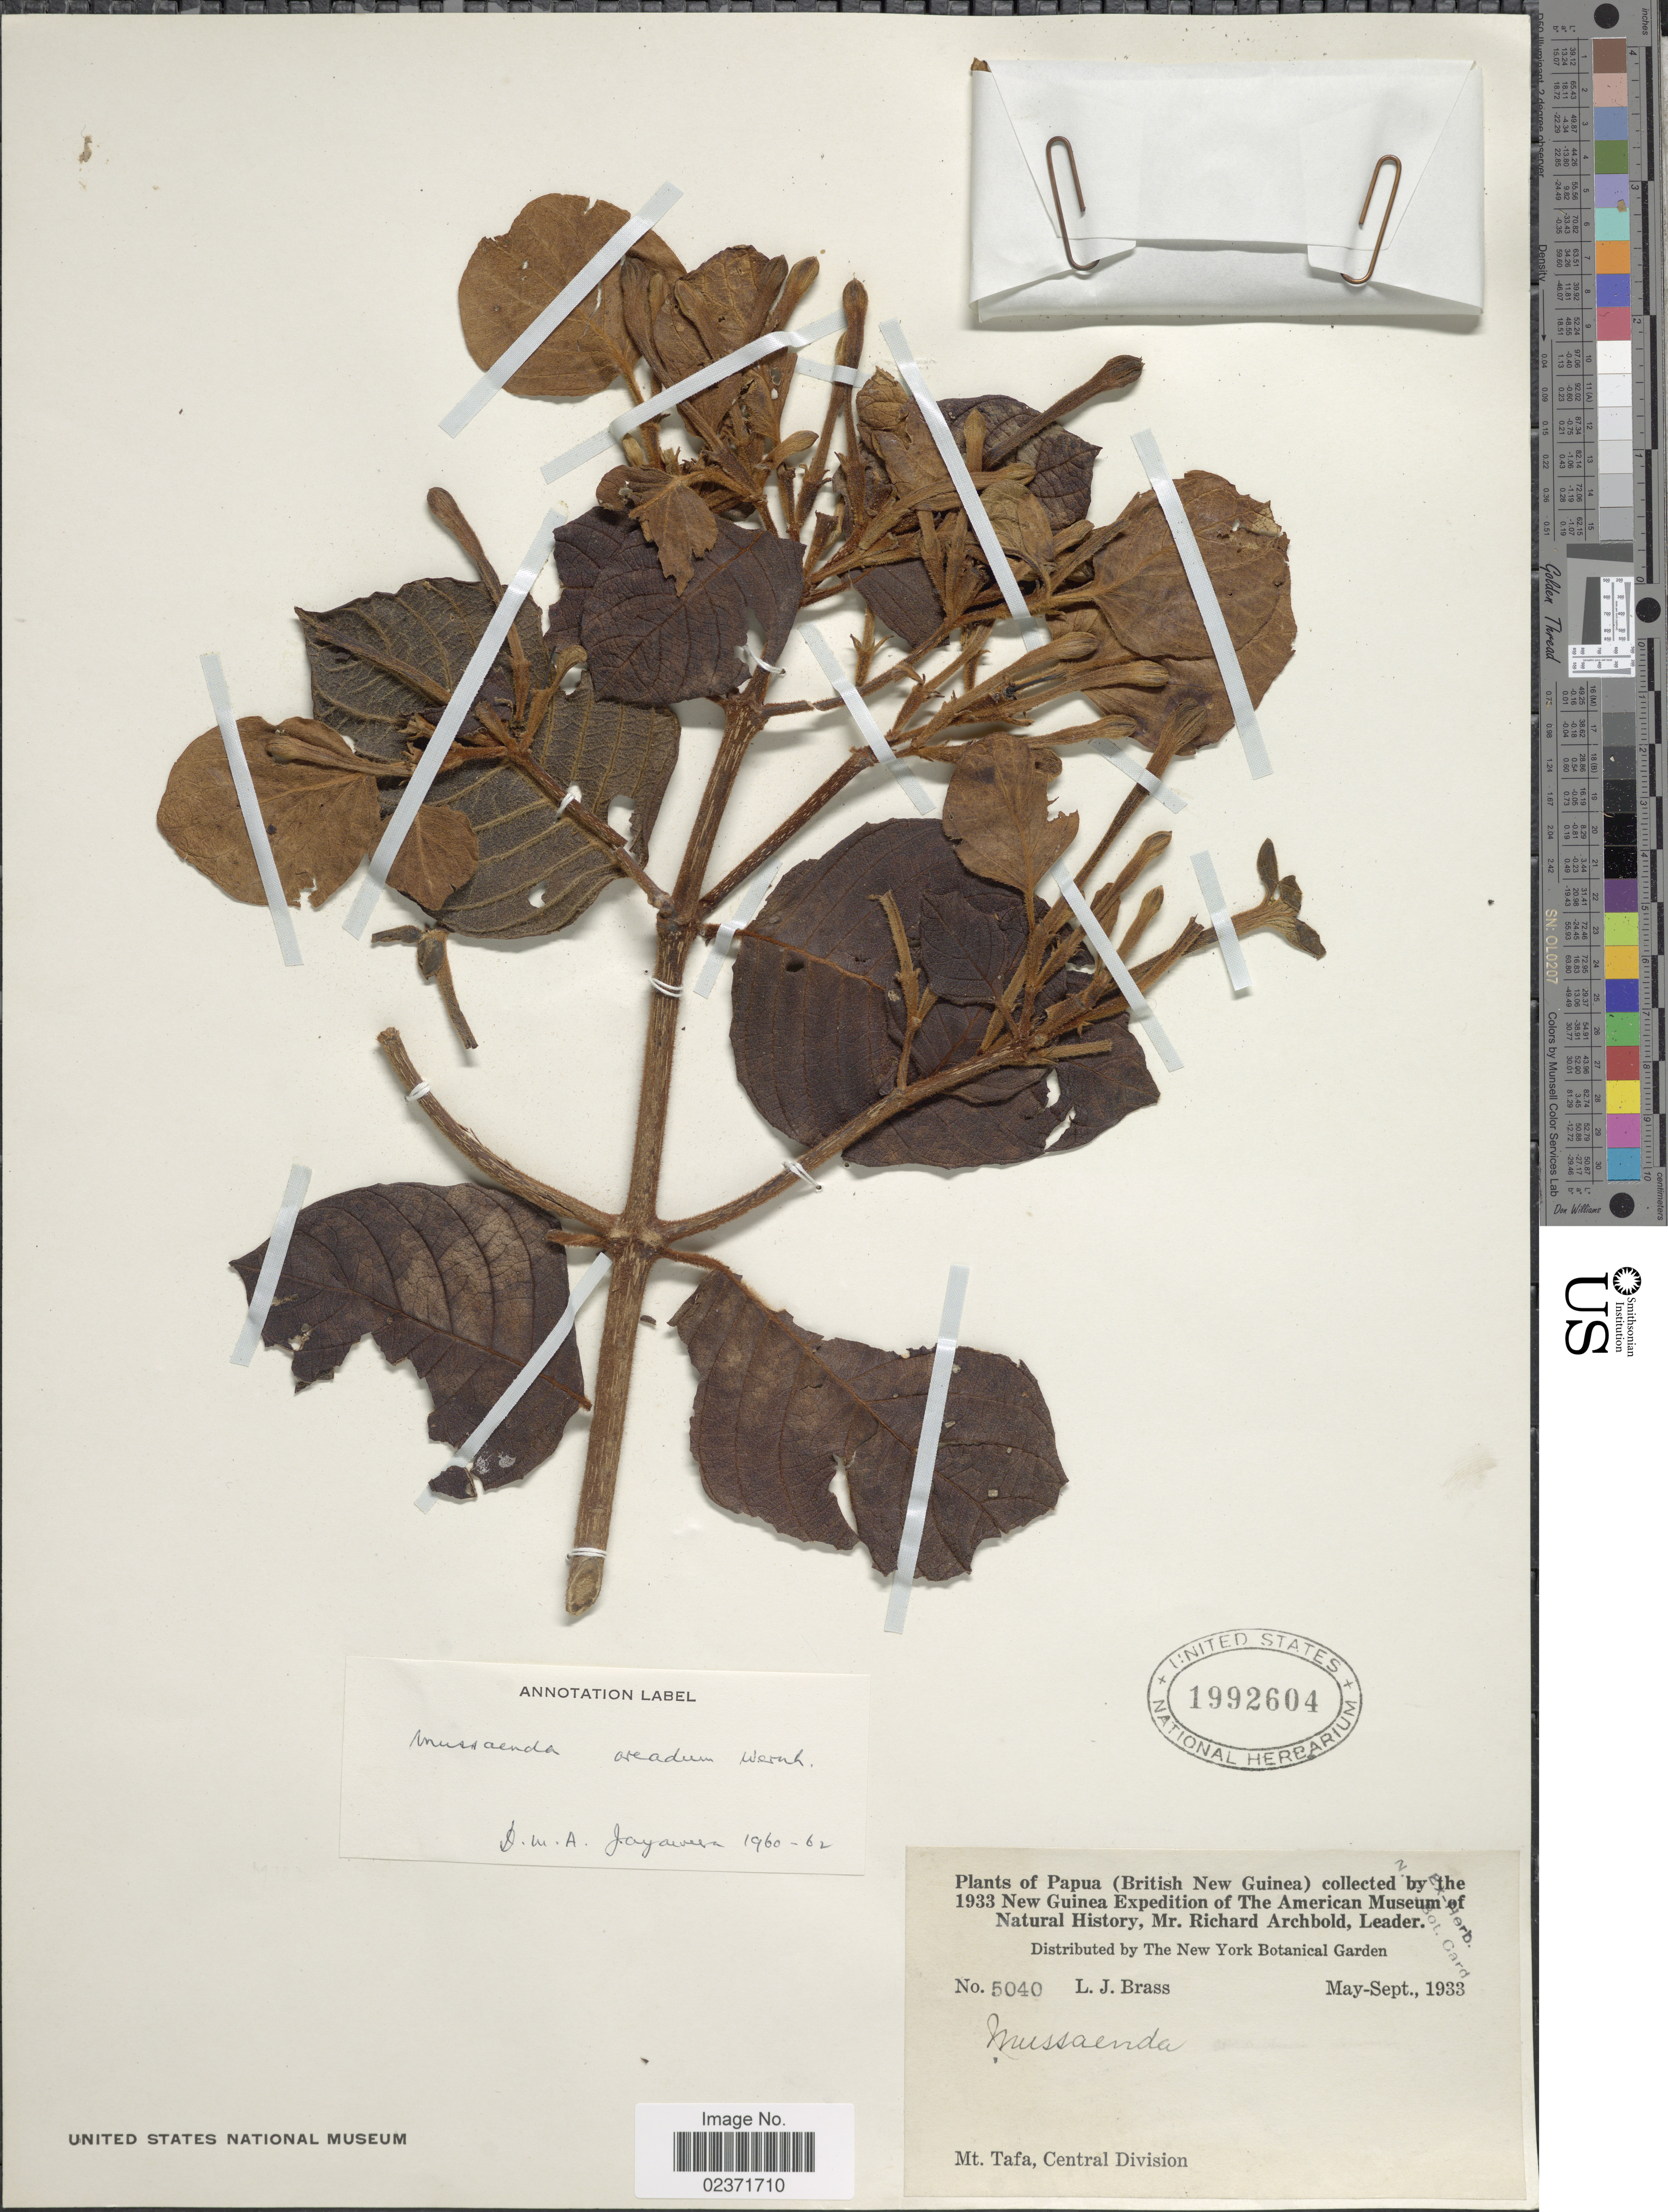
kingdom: Plantae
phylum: Tracheophyta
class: Magnoliopsida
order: Gentianales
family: Rubiaceae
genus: Mussaenda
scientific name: Mussaenda oreadum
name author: Wernham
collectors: L. J. Brass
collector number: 5040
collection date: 1933-05/1933-09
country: Papua New Guinea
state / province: Central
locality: Papua (British New Guinea). Mt. Tafa, Central Division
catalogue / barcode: US 1992604